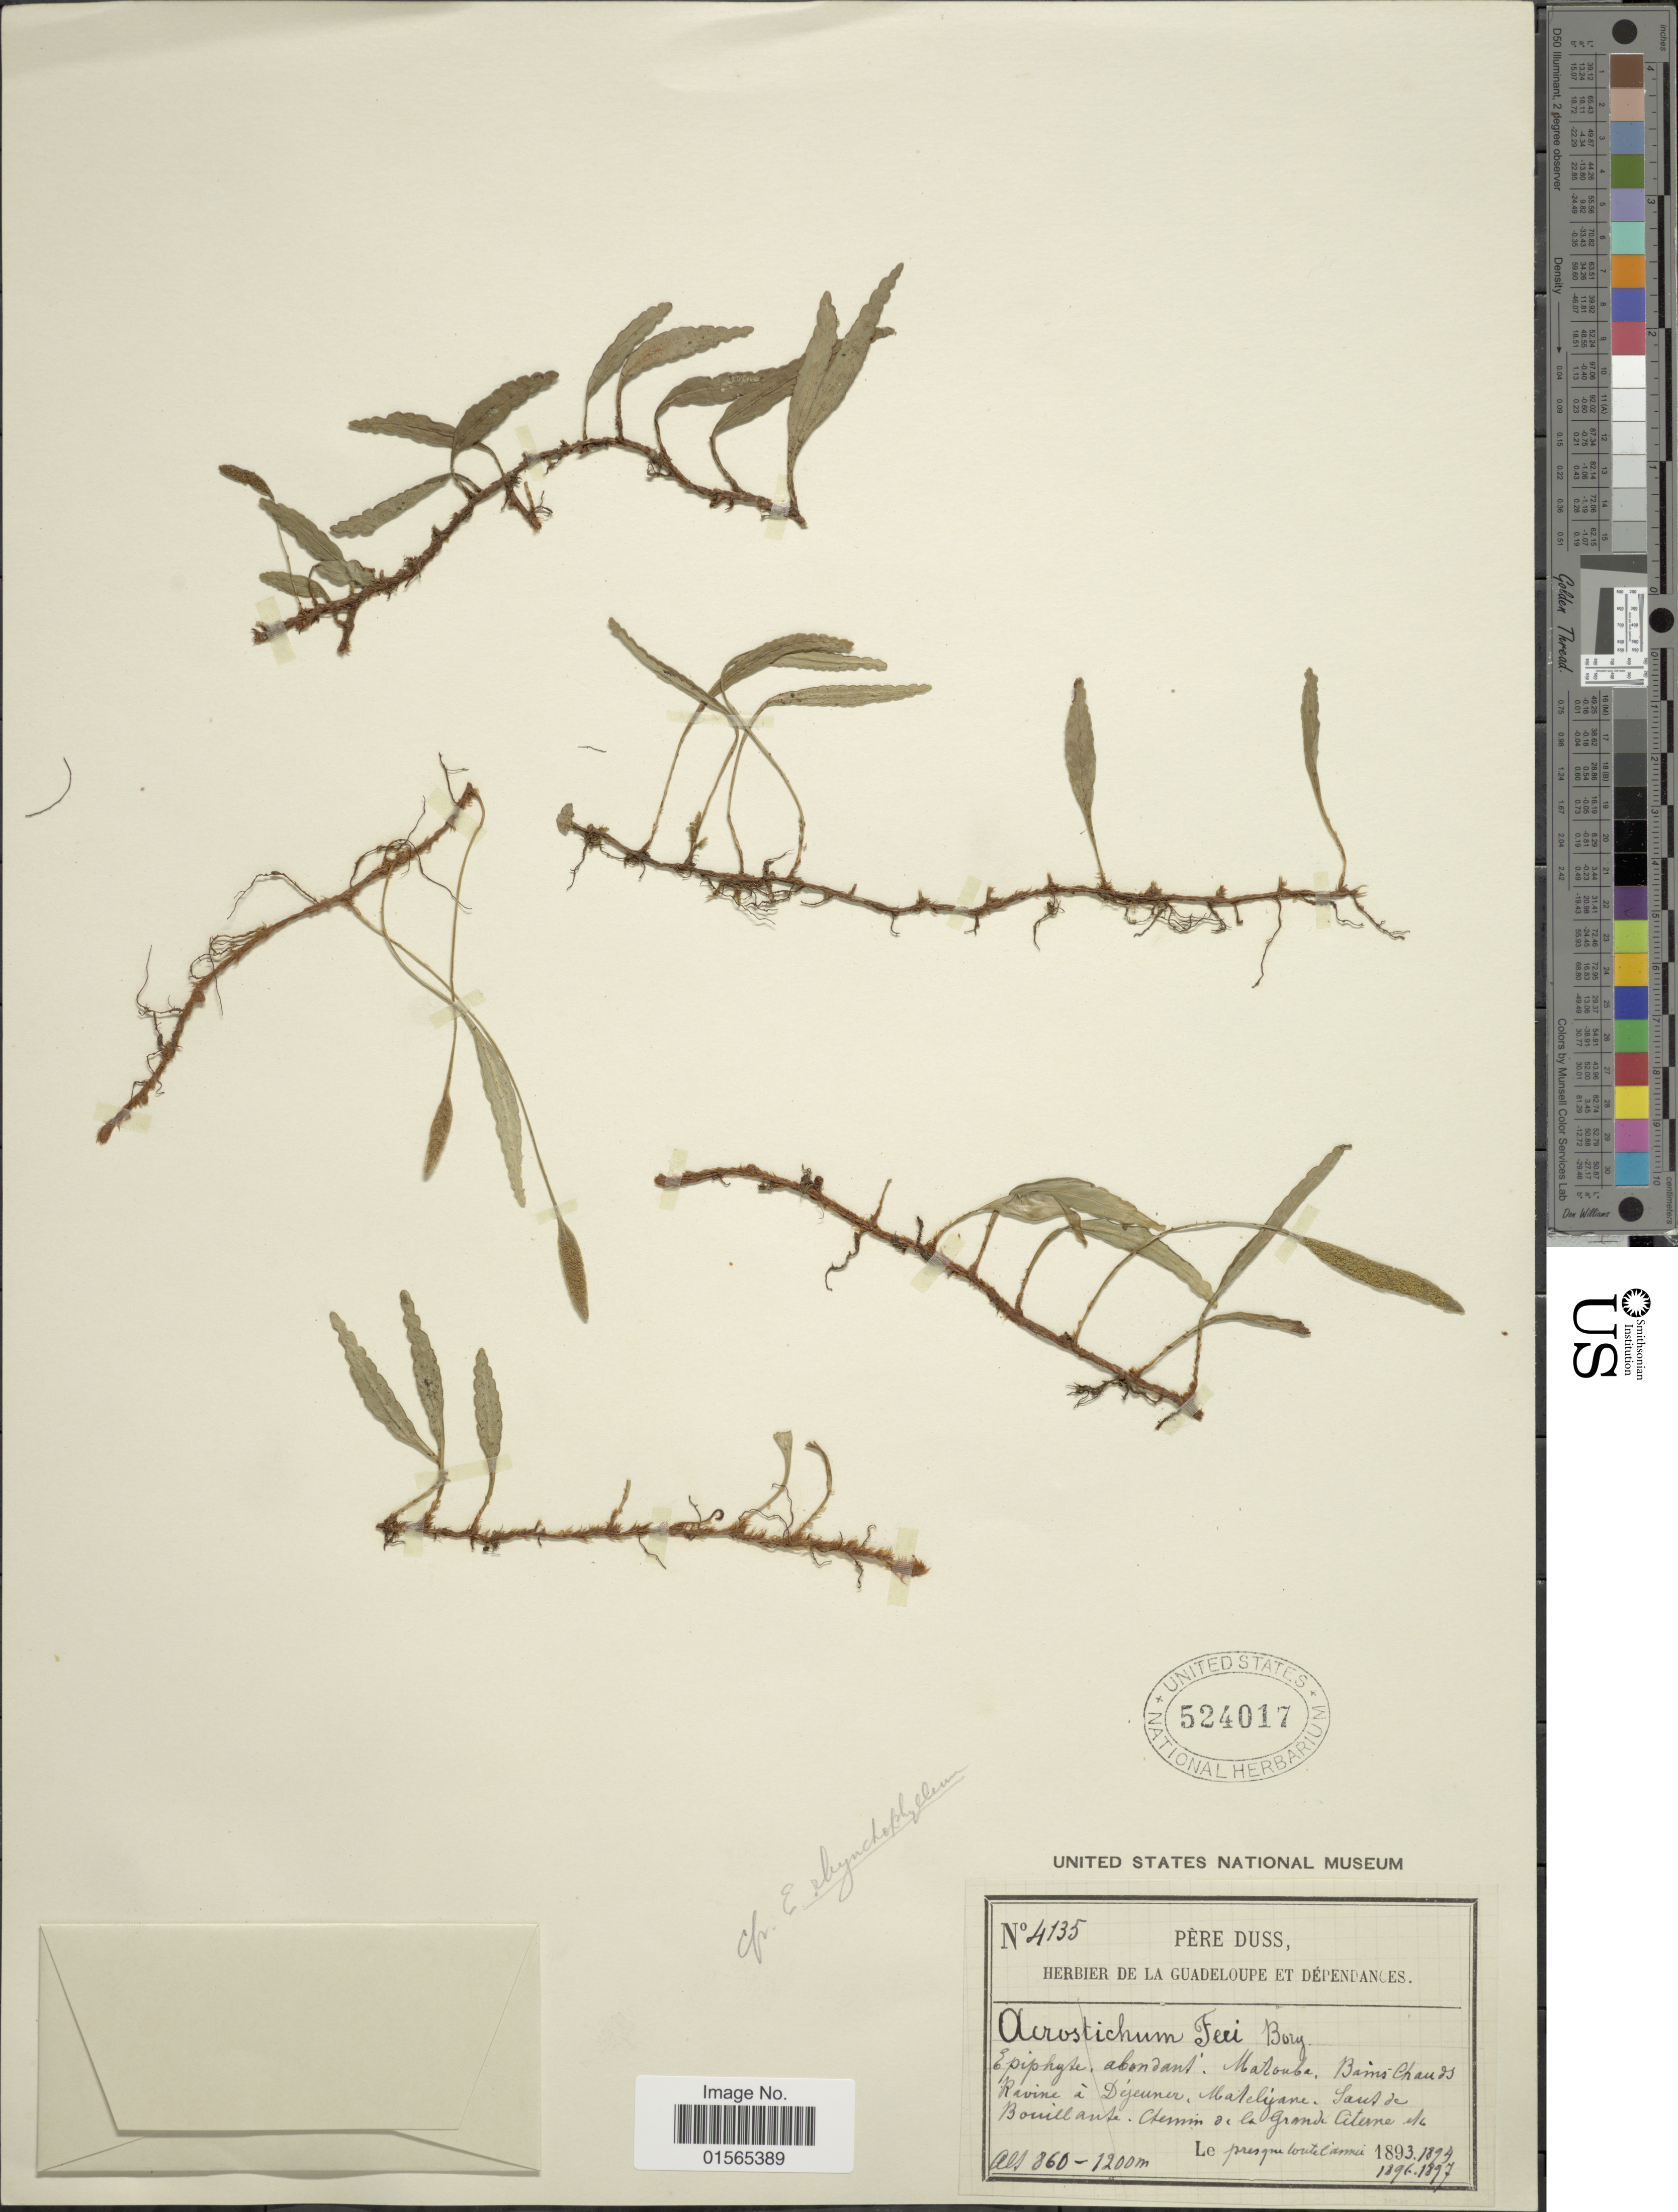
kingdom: Plantae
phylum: Tracheophyta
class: Polypodiopsida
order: Polypodiales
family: Dryopteridaceae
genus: Elaphoglossum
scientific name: Elaphoglossum feei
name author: (Bory ex Fée) T. Moore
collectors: Père Duss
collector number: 4135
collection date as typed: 1897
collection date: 1893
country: Guadeloupe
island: Leeward Is.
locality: Matouba, Bains-Chauds, Ravine à Déjeuner, Matéliane,Saut de Bouillante. Chemin de la Grande Citerne etc.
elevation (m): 860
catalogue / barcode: US 524017